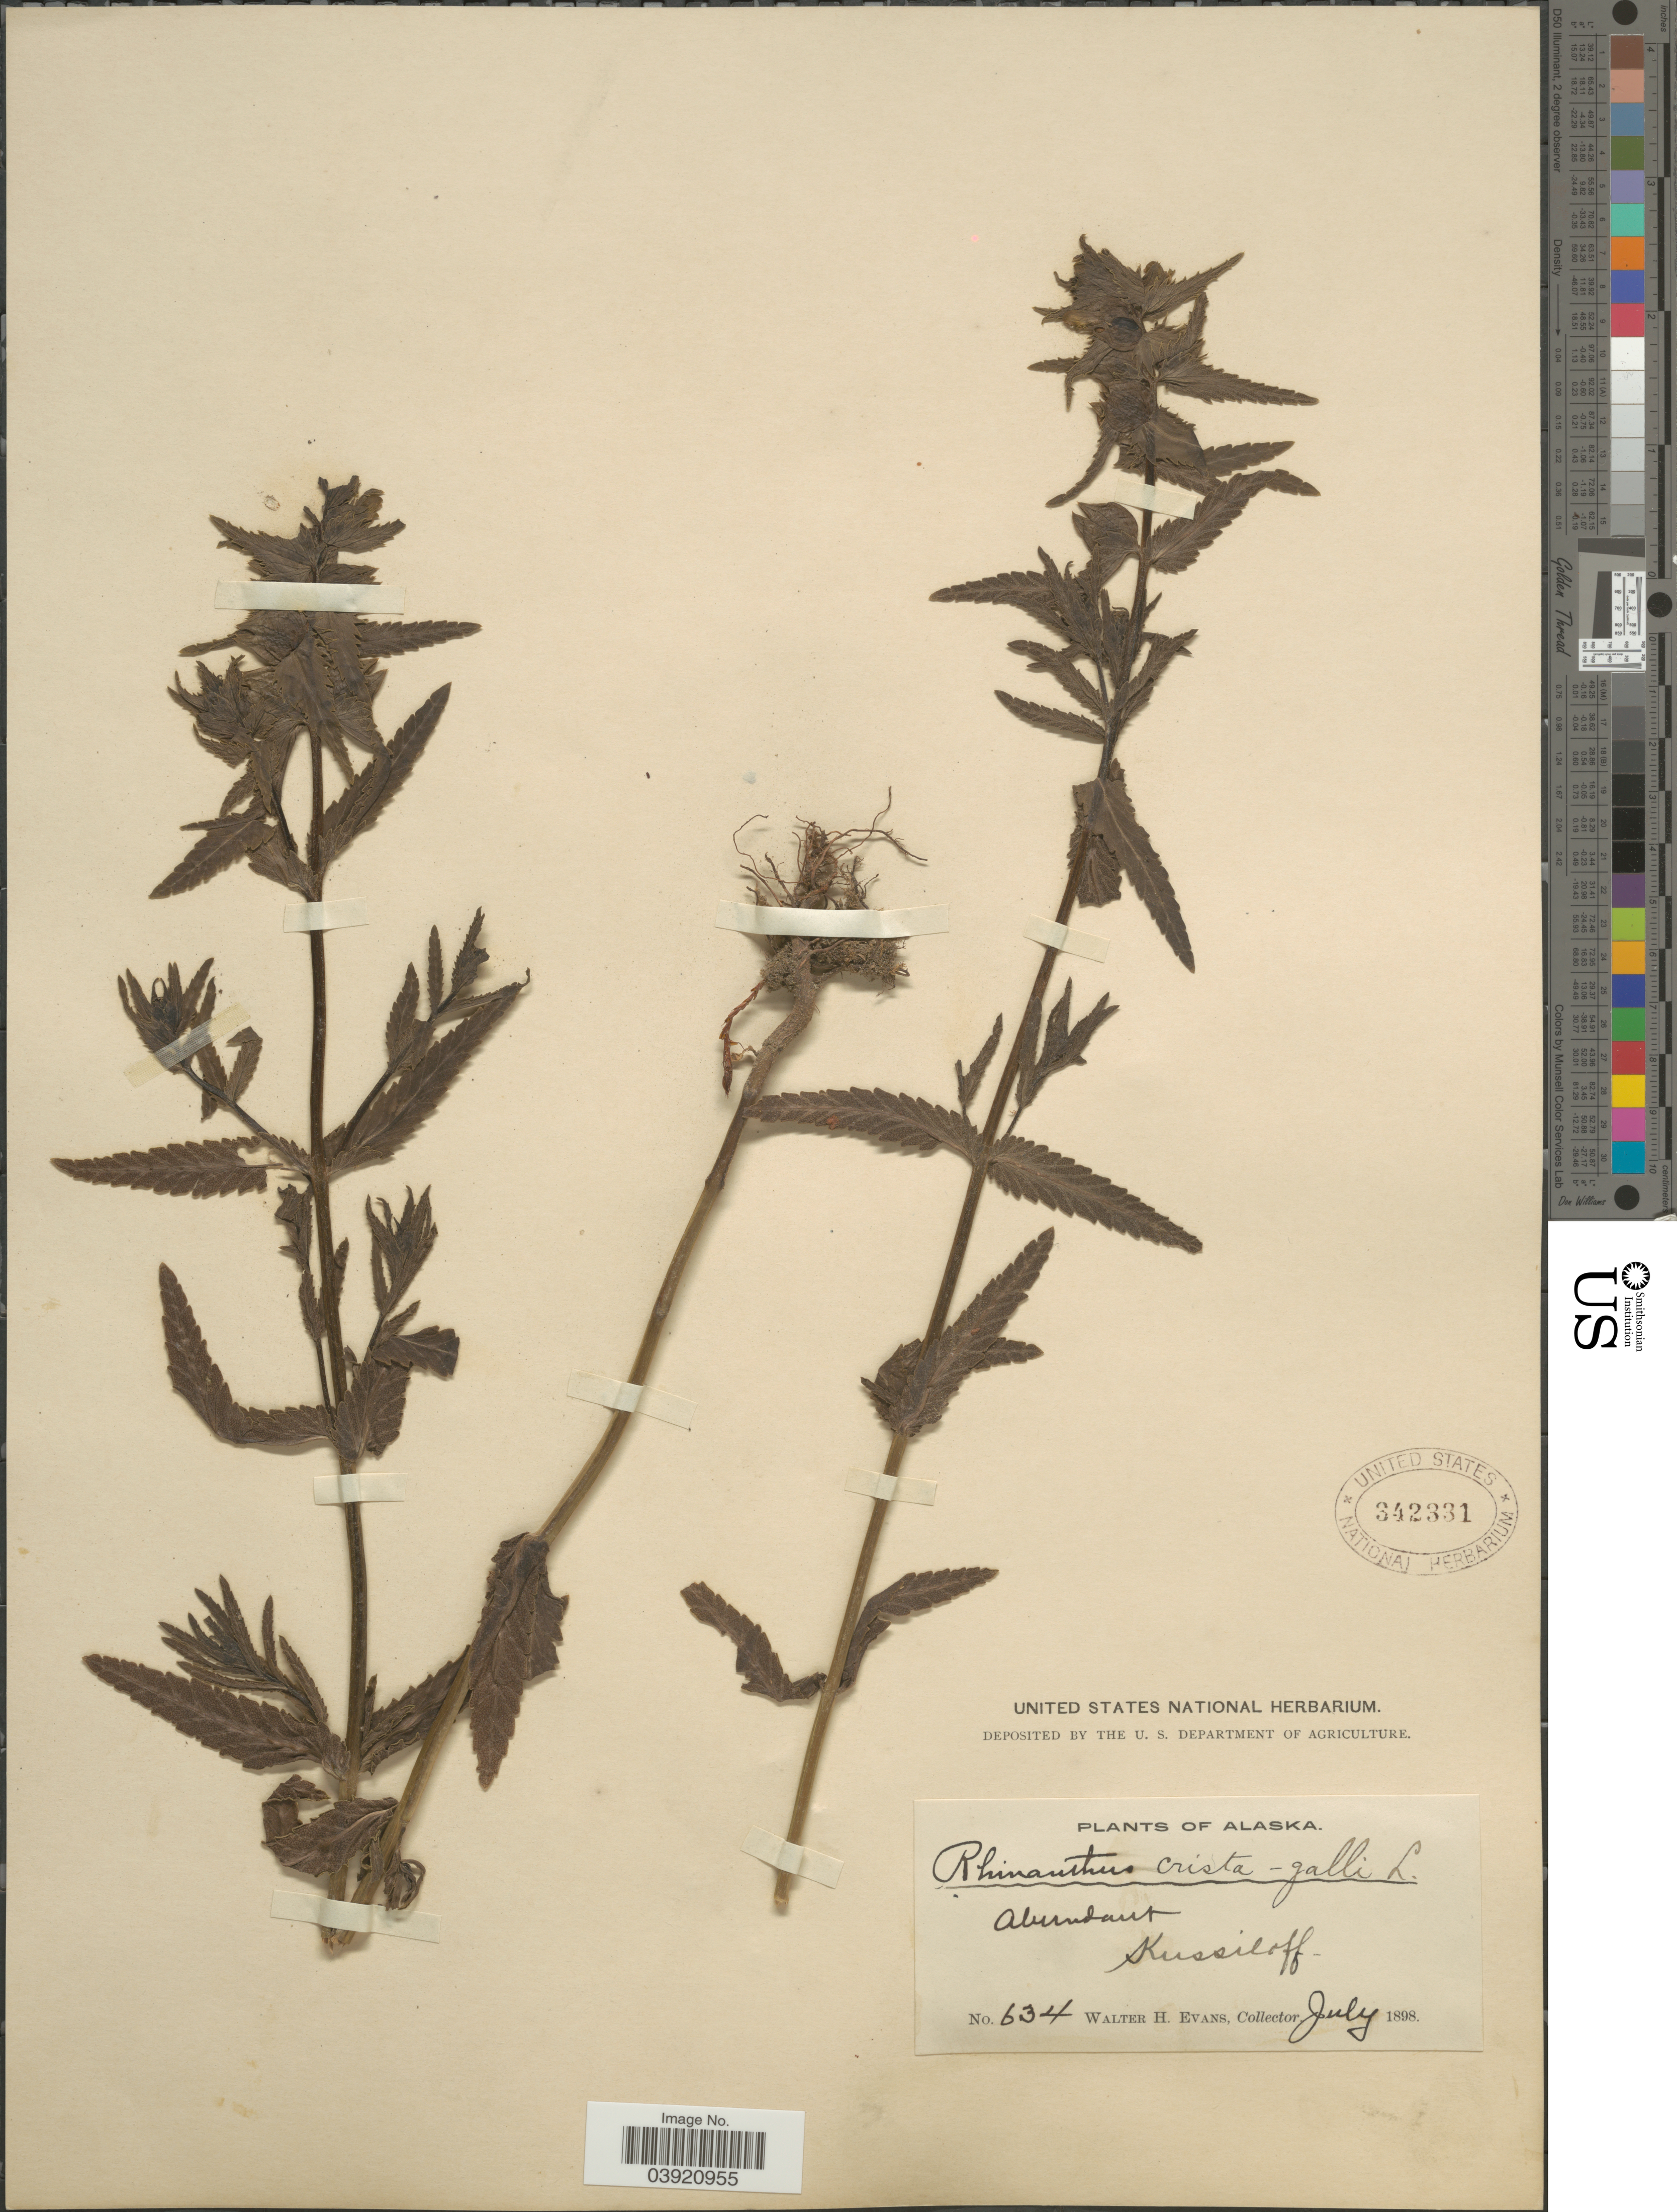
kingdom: Plantae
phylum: Tracheophyta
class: Magnoliopsida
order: Lamiales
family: Orobanchaceae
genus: Rhinanthus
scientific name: Rhinanthus major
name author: L.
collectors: W. H. Evans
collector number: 634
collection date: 1898-07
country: United States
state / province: Alaska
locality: Kussiloff.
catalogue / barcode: US 342331